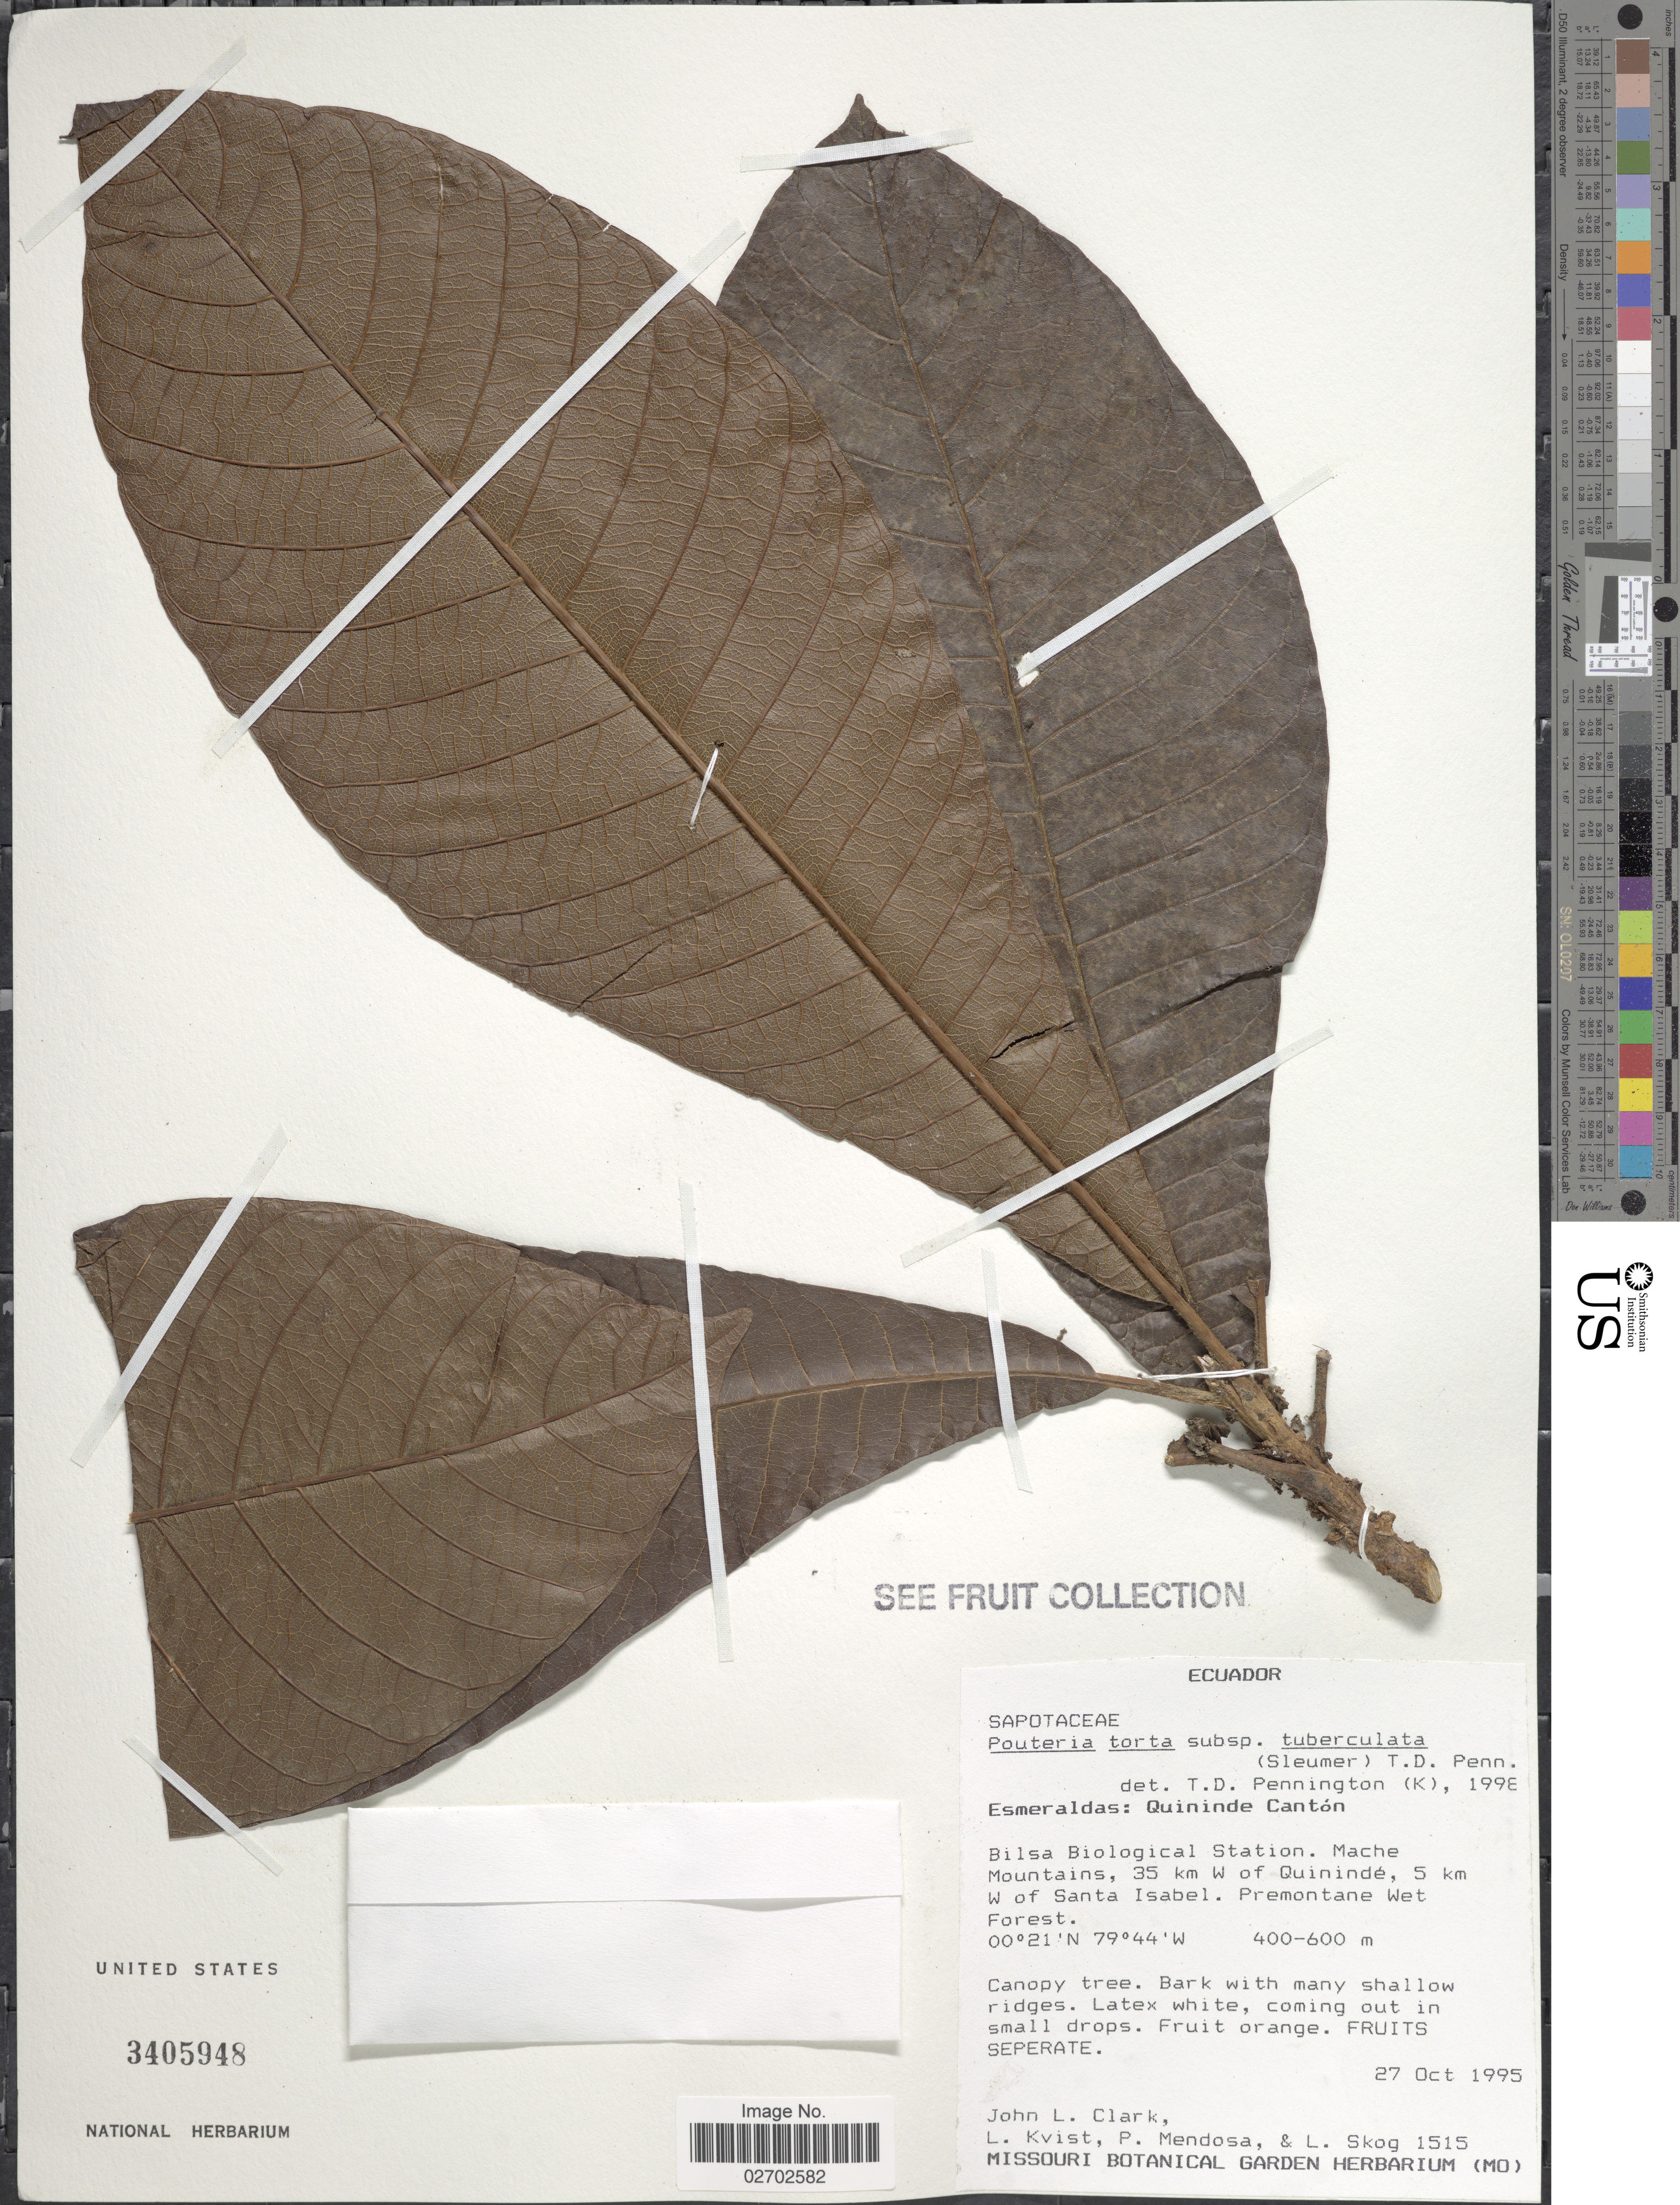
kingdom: Plantae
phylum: Tracheophyta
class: Magnoliopsida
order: Ericales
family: Sapotaceae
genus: Pouteria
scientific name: Pouteria torta subsp. tuberculata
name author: (Sleumer) T.D. Penn.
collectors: J. L. Clark, L. P. Kvist, P. Mendosa & L. E. Skog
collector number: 1515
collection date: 1995-10-27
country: Ecuador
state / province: Esmeraldas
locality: Quininde Canton. Bilsa Biological Station. Mache Mountains, 35 km W of Quininde, 5 km W of Santa Isabel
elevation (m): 400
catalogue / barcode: US 3405948